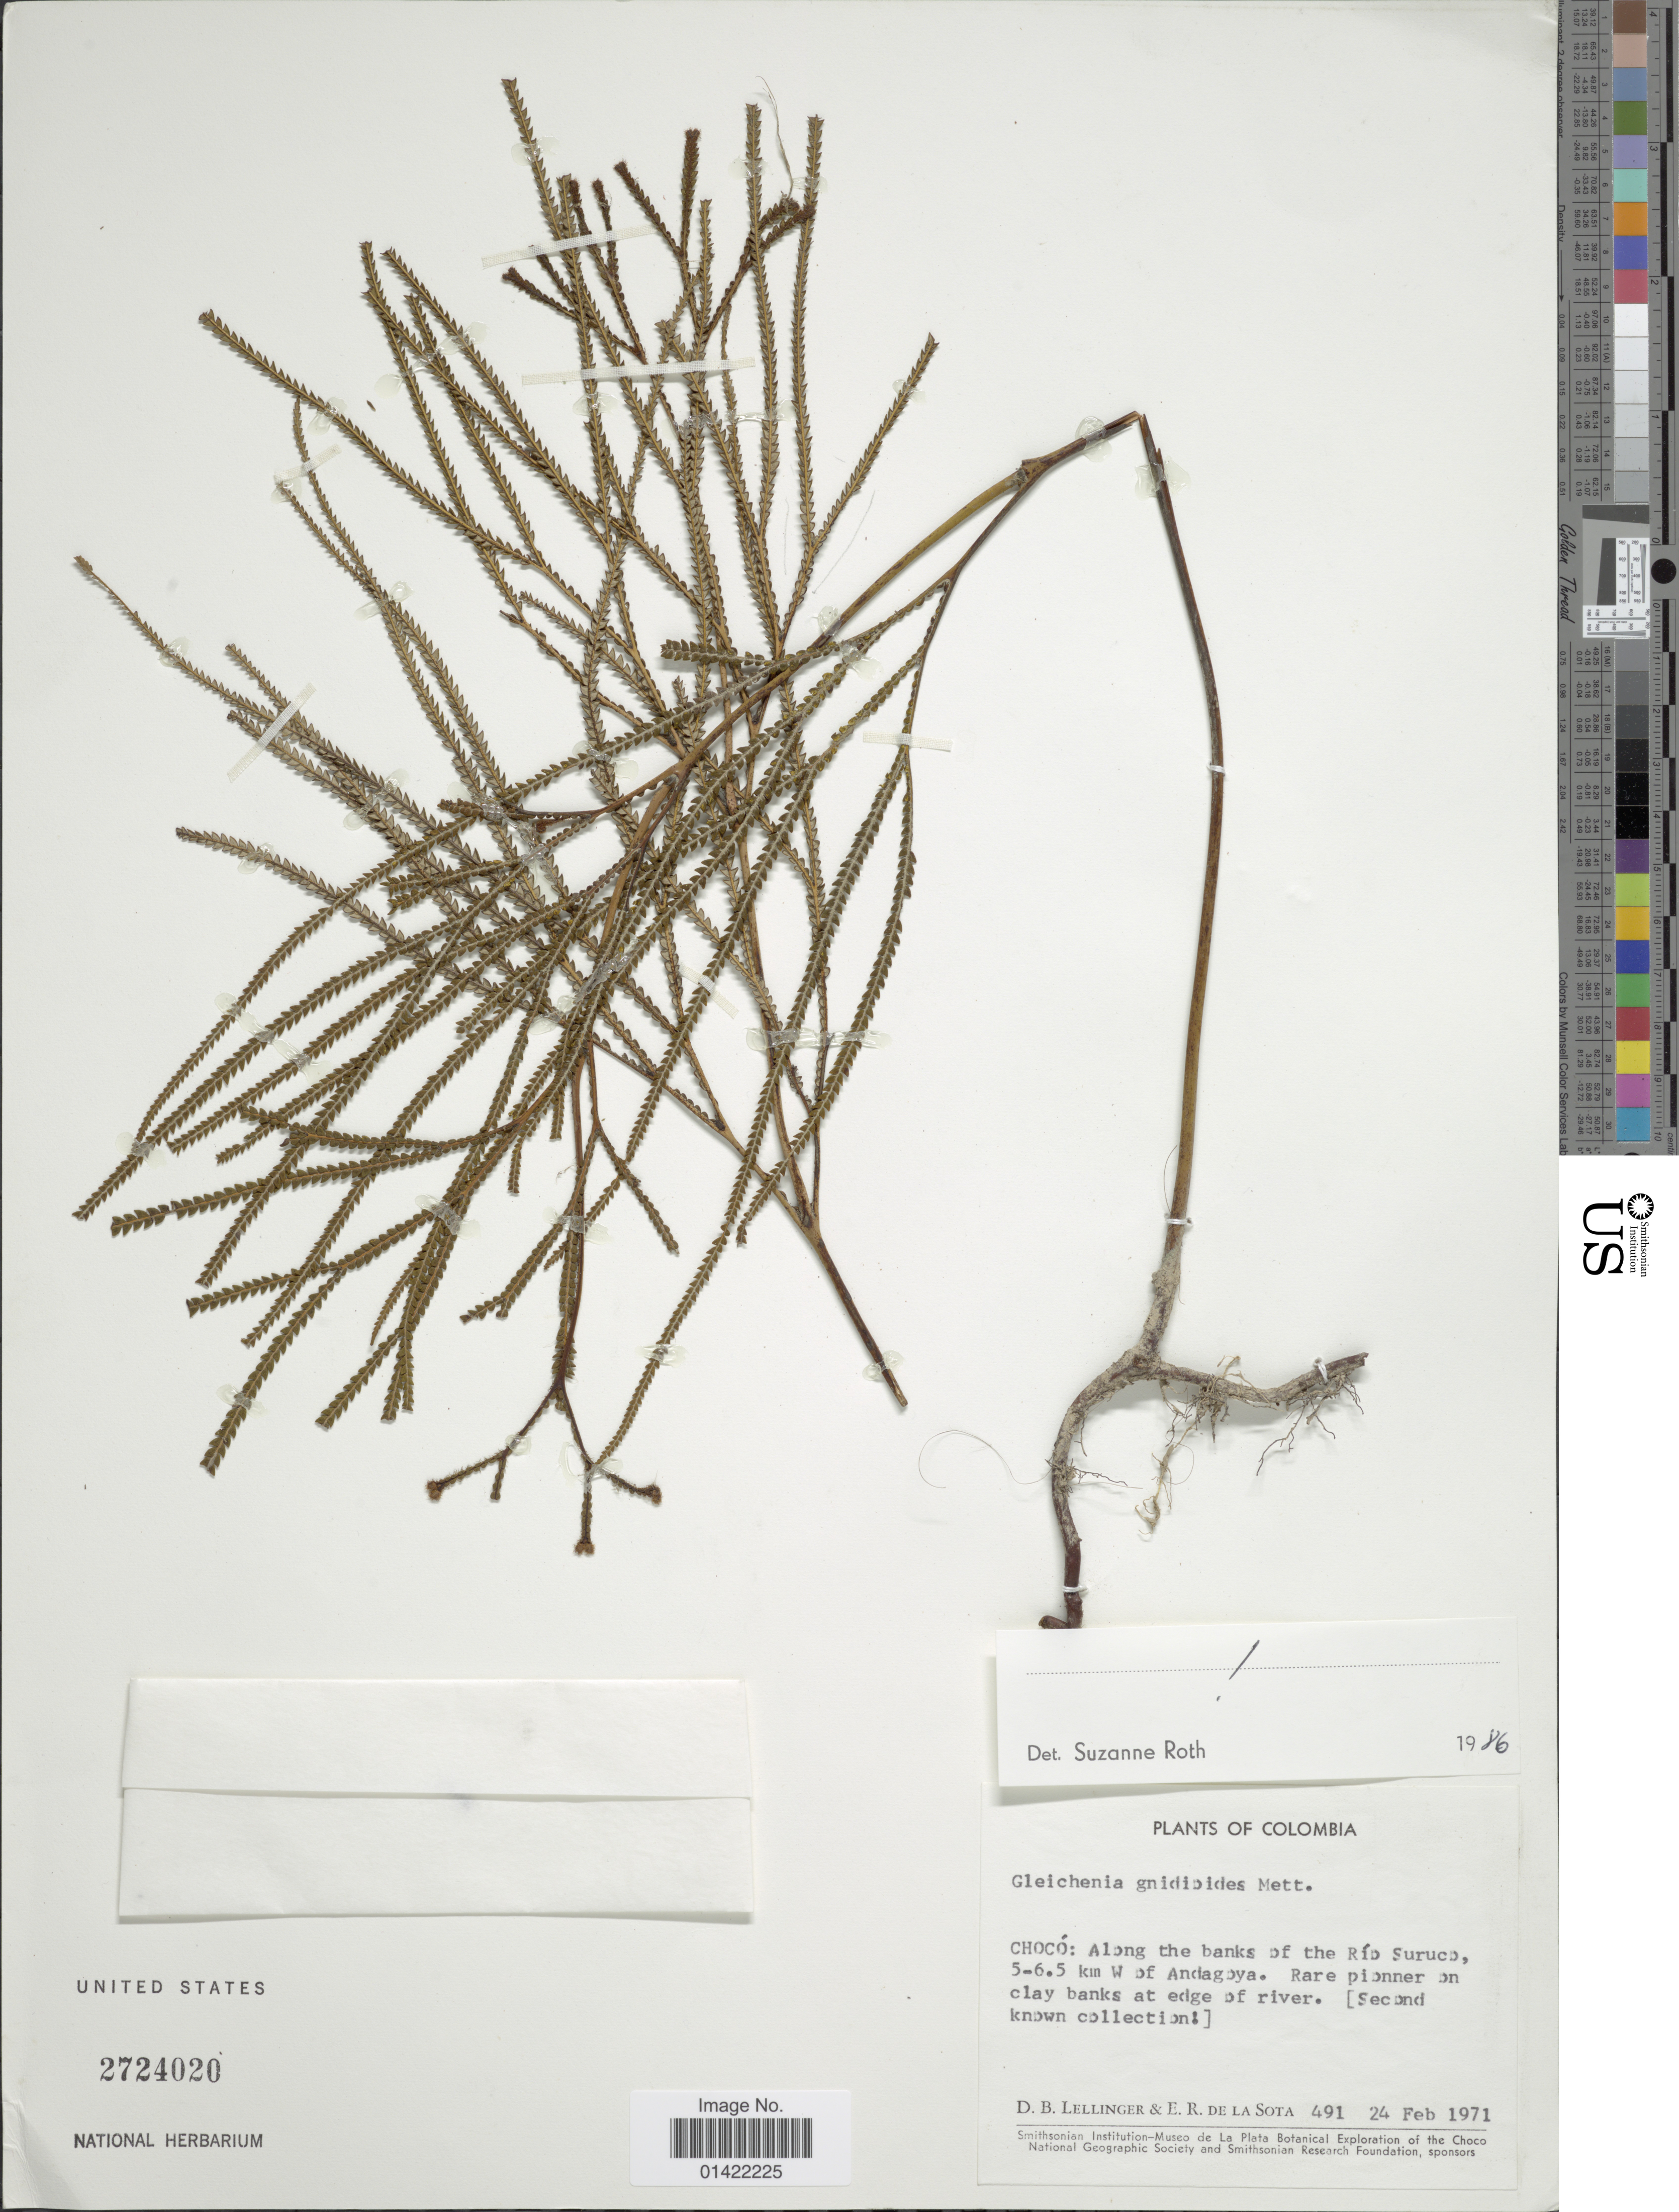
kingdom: Plantae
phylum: Tracheophyta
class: Polypodiopsida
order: Gleicheniales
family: Gleicheniaceae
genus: Sticherus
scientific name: Sticherus gnidioides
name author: (Mett.) Nakai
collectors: D. B. Lellinger & E. R. de la Sota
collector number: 491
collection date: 1971-02-24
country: Colombia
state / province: Chocó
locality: Along the banks of the Rí Suruco, 5-6.5 km W of Andagoya, at edge of river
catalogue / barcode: US 2724020